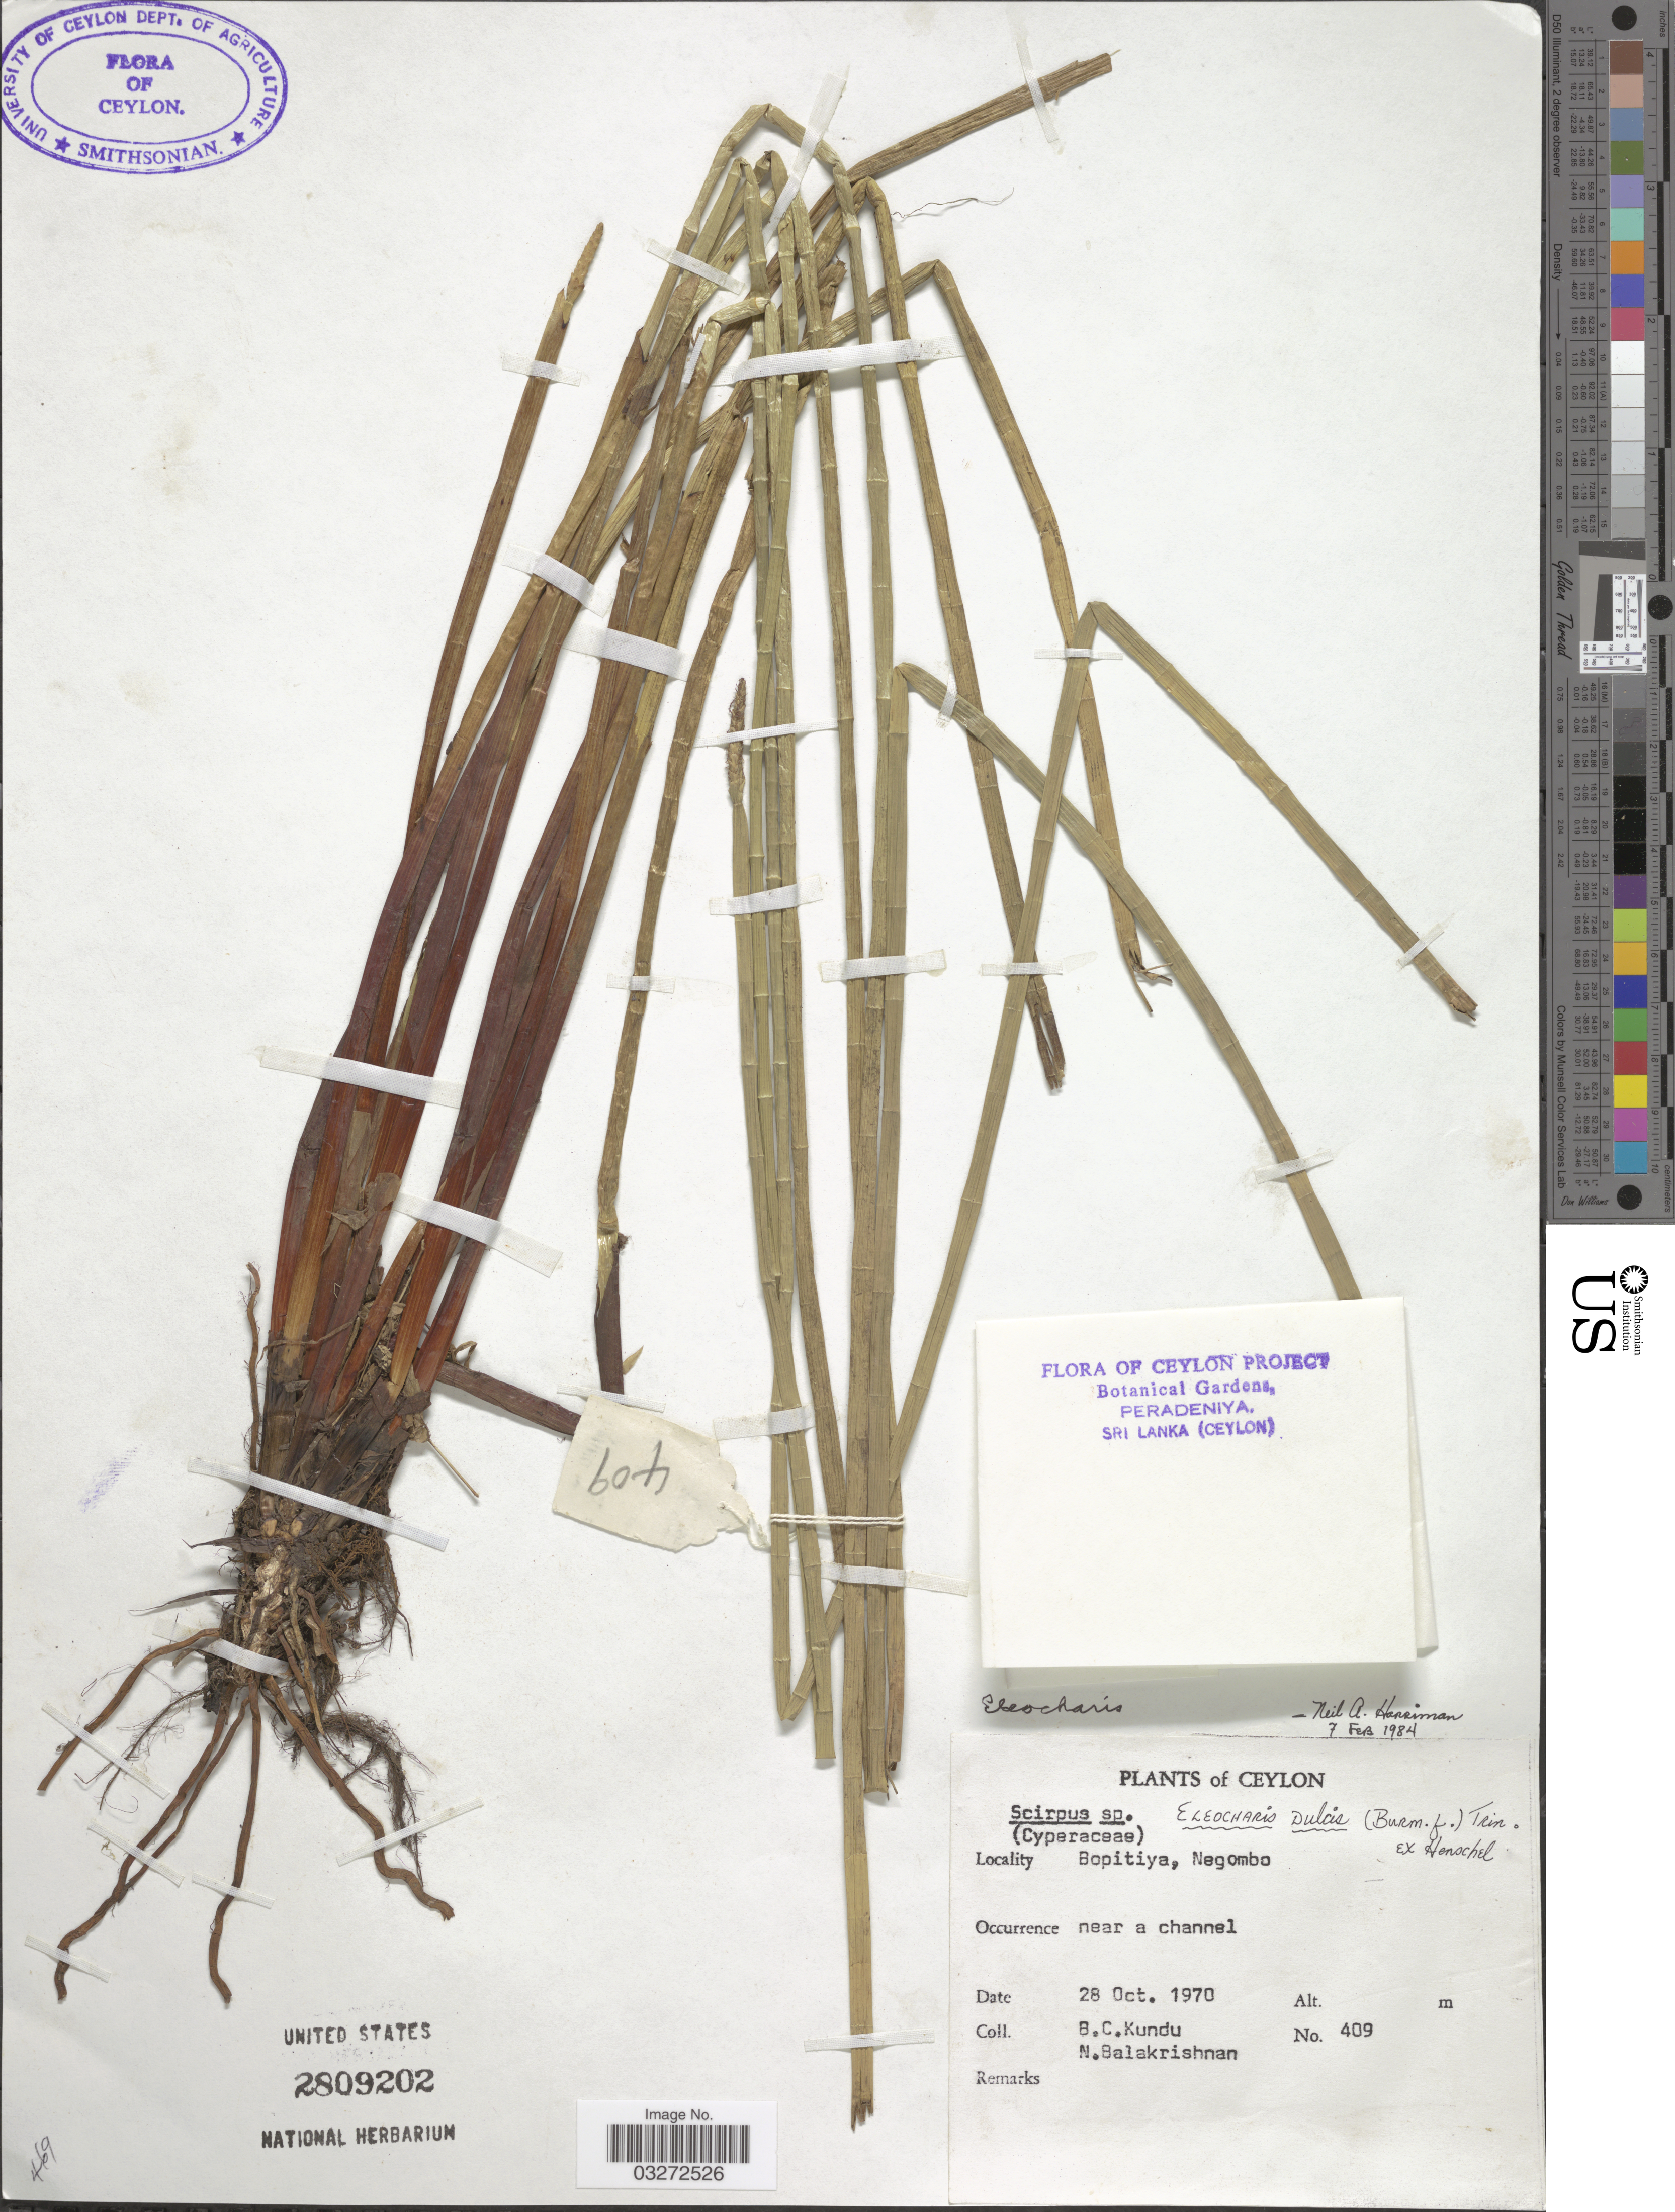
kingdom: Plantae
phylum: Tracheophyta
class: Liliopsida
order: Poales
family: Cyperaceae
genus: Eleocharis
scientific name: Eleocharis dulcis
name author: (Burm. f.) Trin. ex Hensch.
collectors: B. C. Kundu & N. Balakrishnan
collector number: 409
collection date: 1970-10-28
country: Sri Lanka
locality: Ceylon. Bopitiya, Negombo.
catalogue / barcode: US 2809202